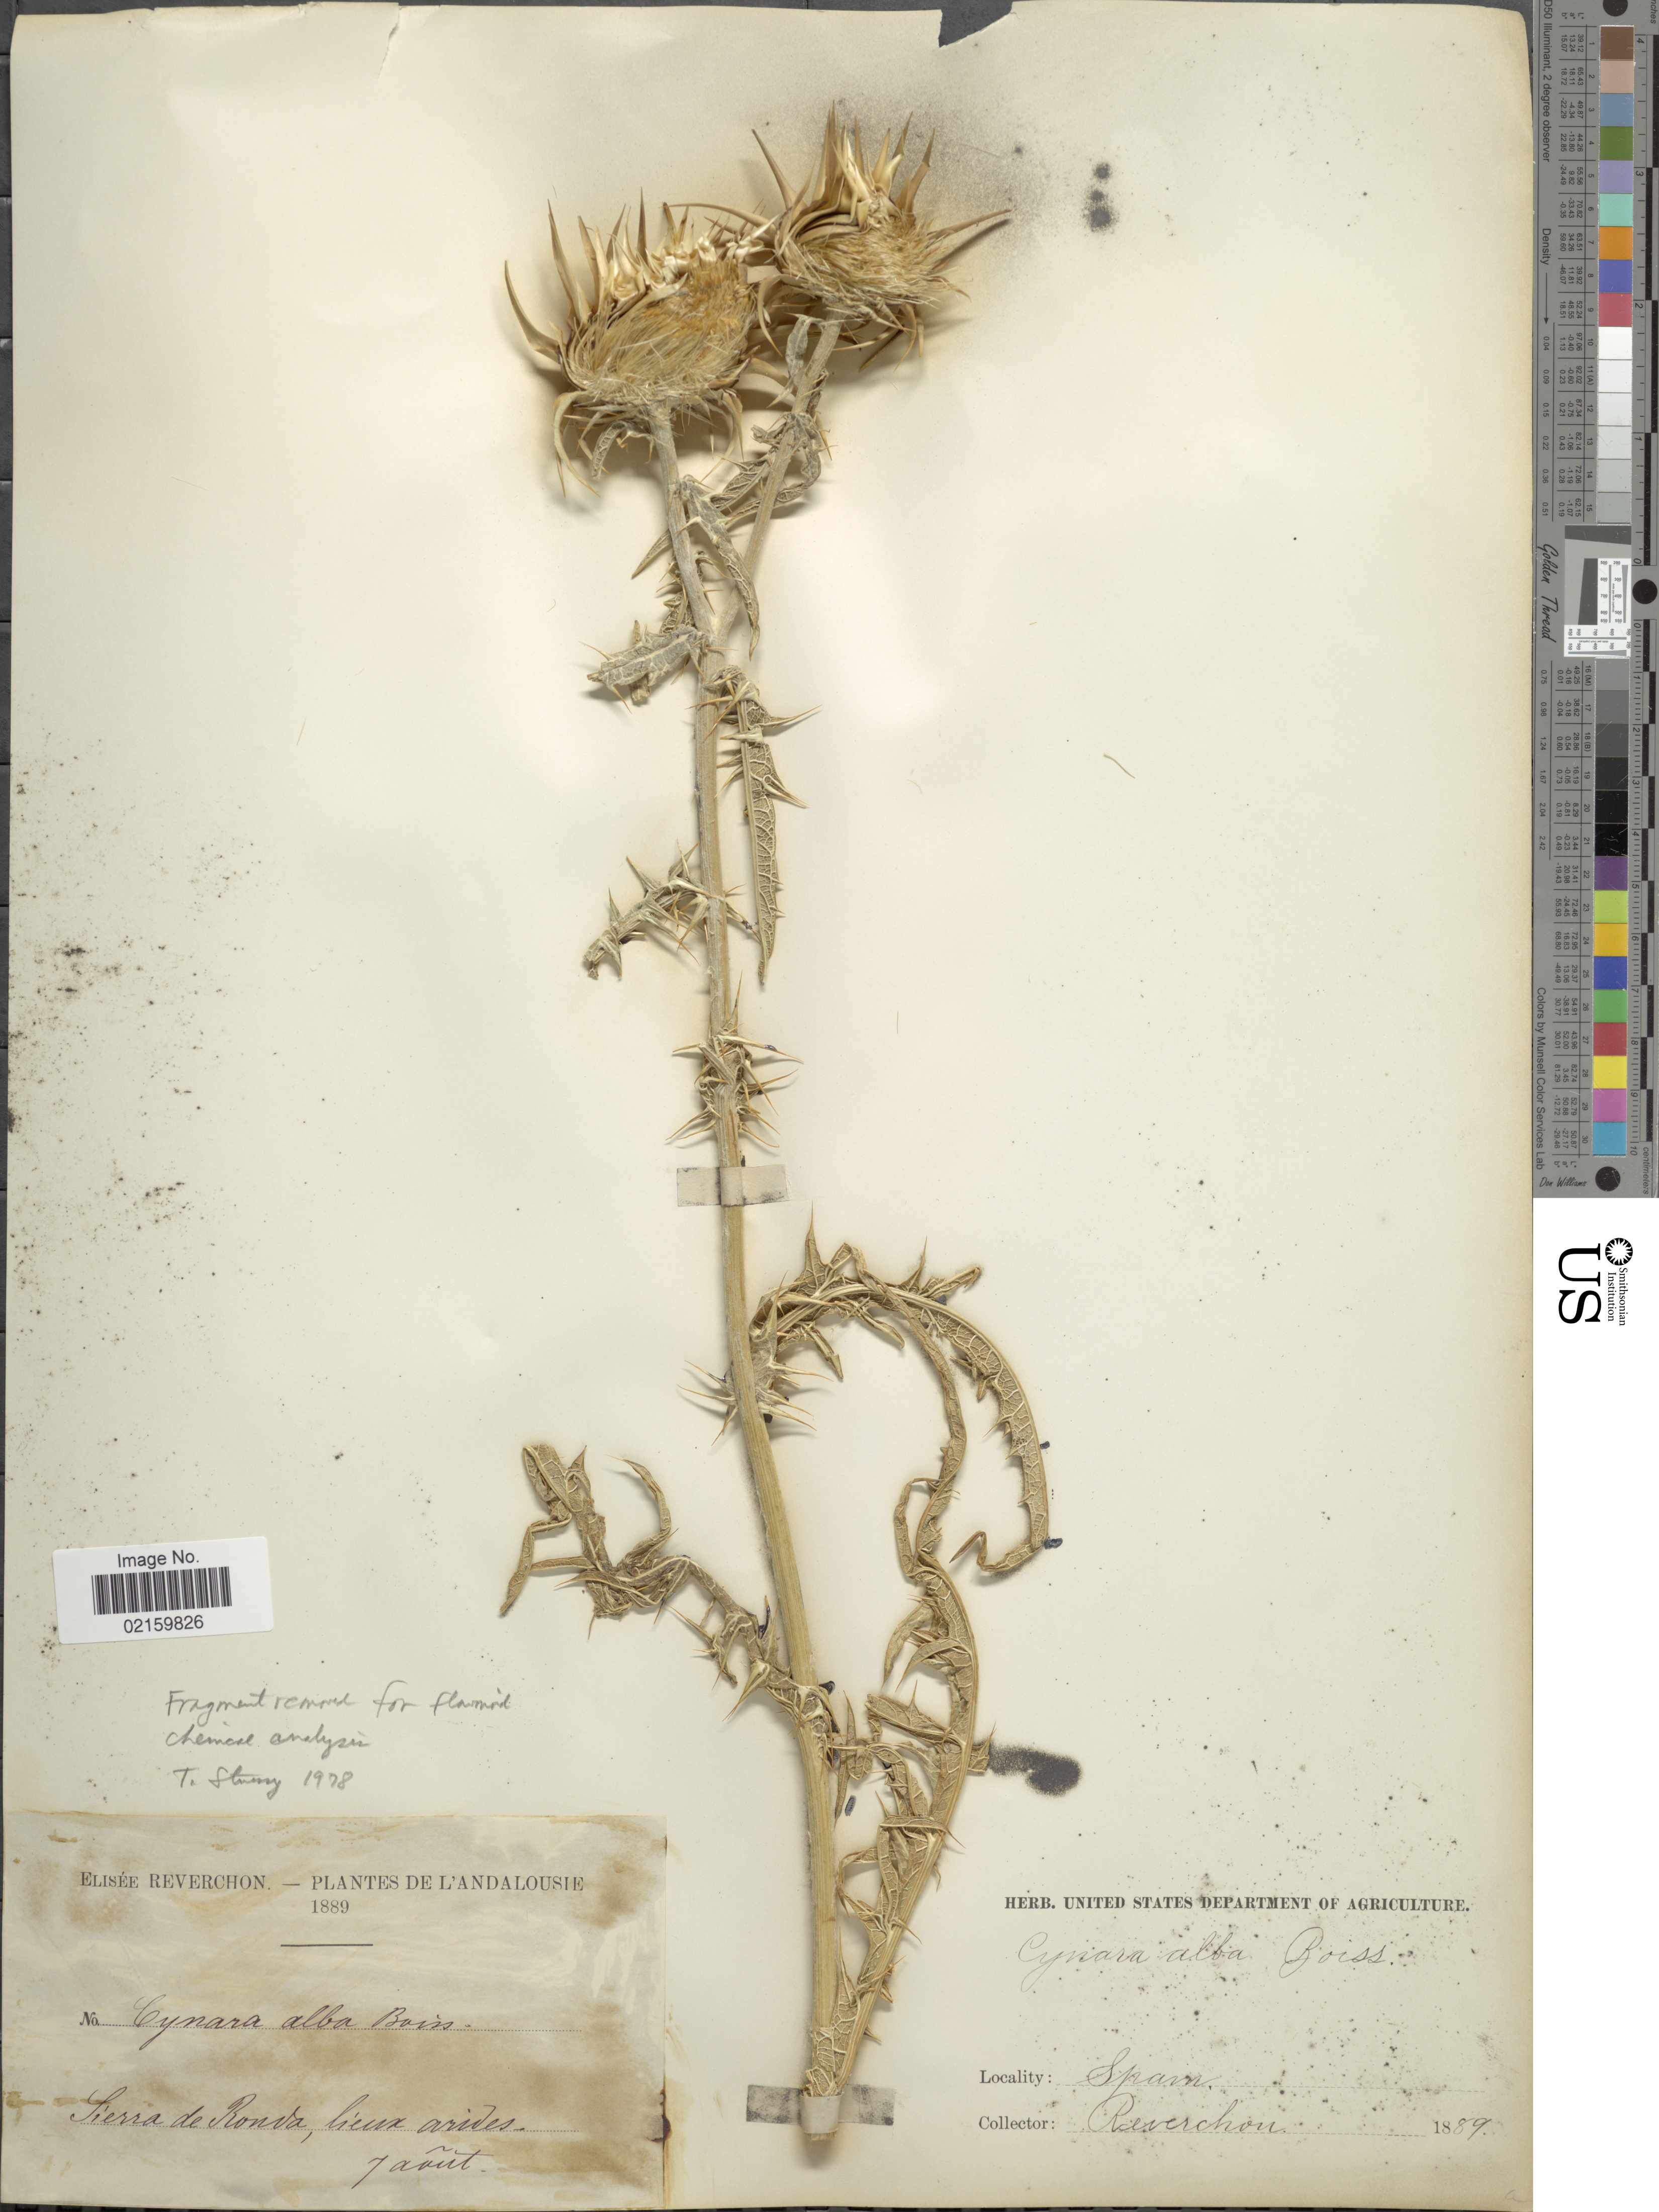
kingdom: Plantae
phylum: Tracheophyta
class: Magnoliopsida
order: Asterales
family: Asteraceae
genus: Cynara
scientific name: Cynara alba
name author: Boiss.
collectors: E. Reverchon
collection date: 1889-08-07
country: Spain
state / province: Andalucía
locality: Sierra de Ronda, Lieux arides. L'Andalousie